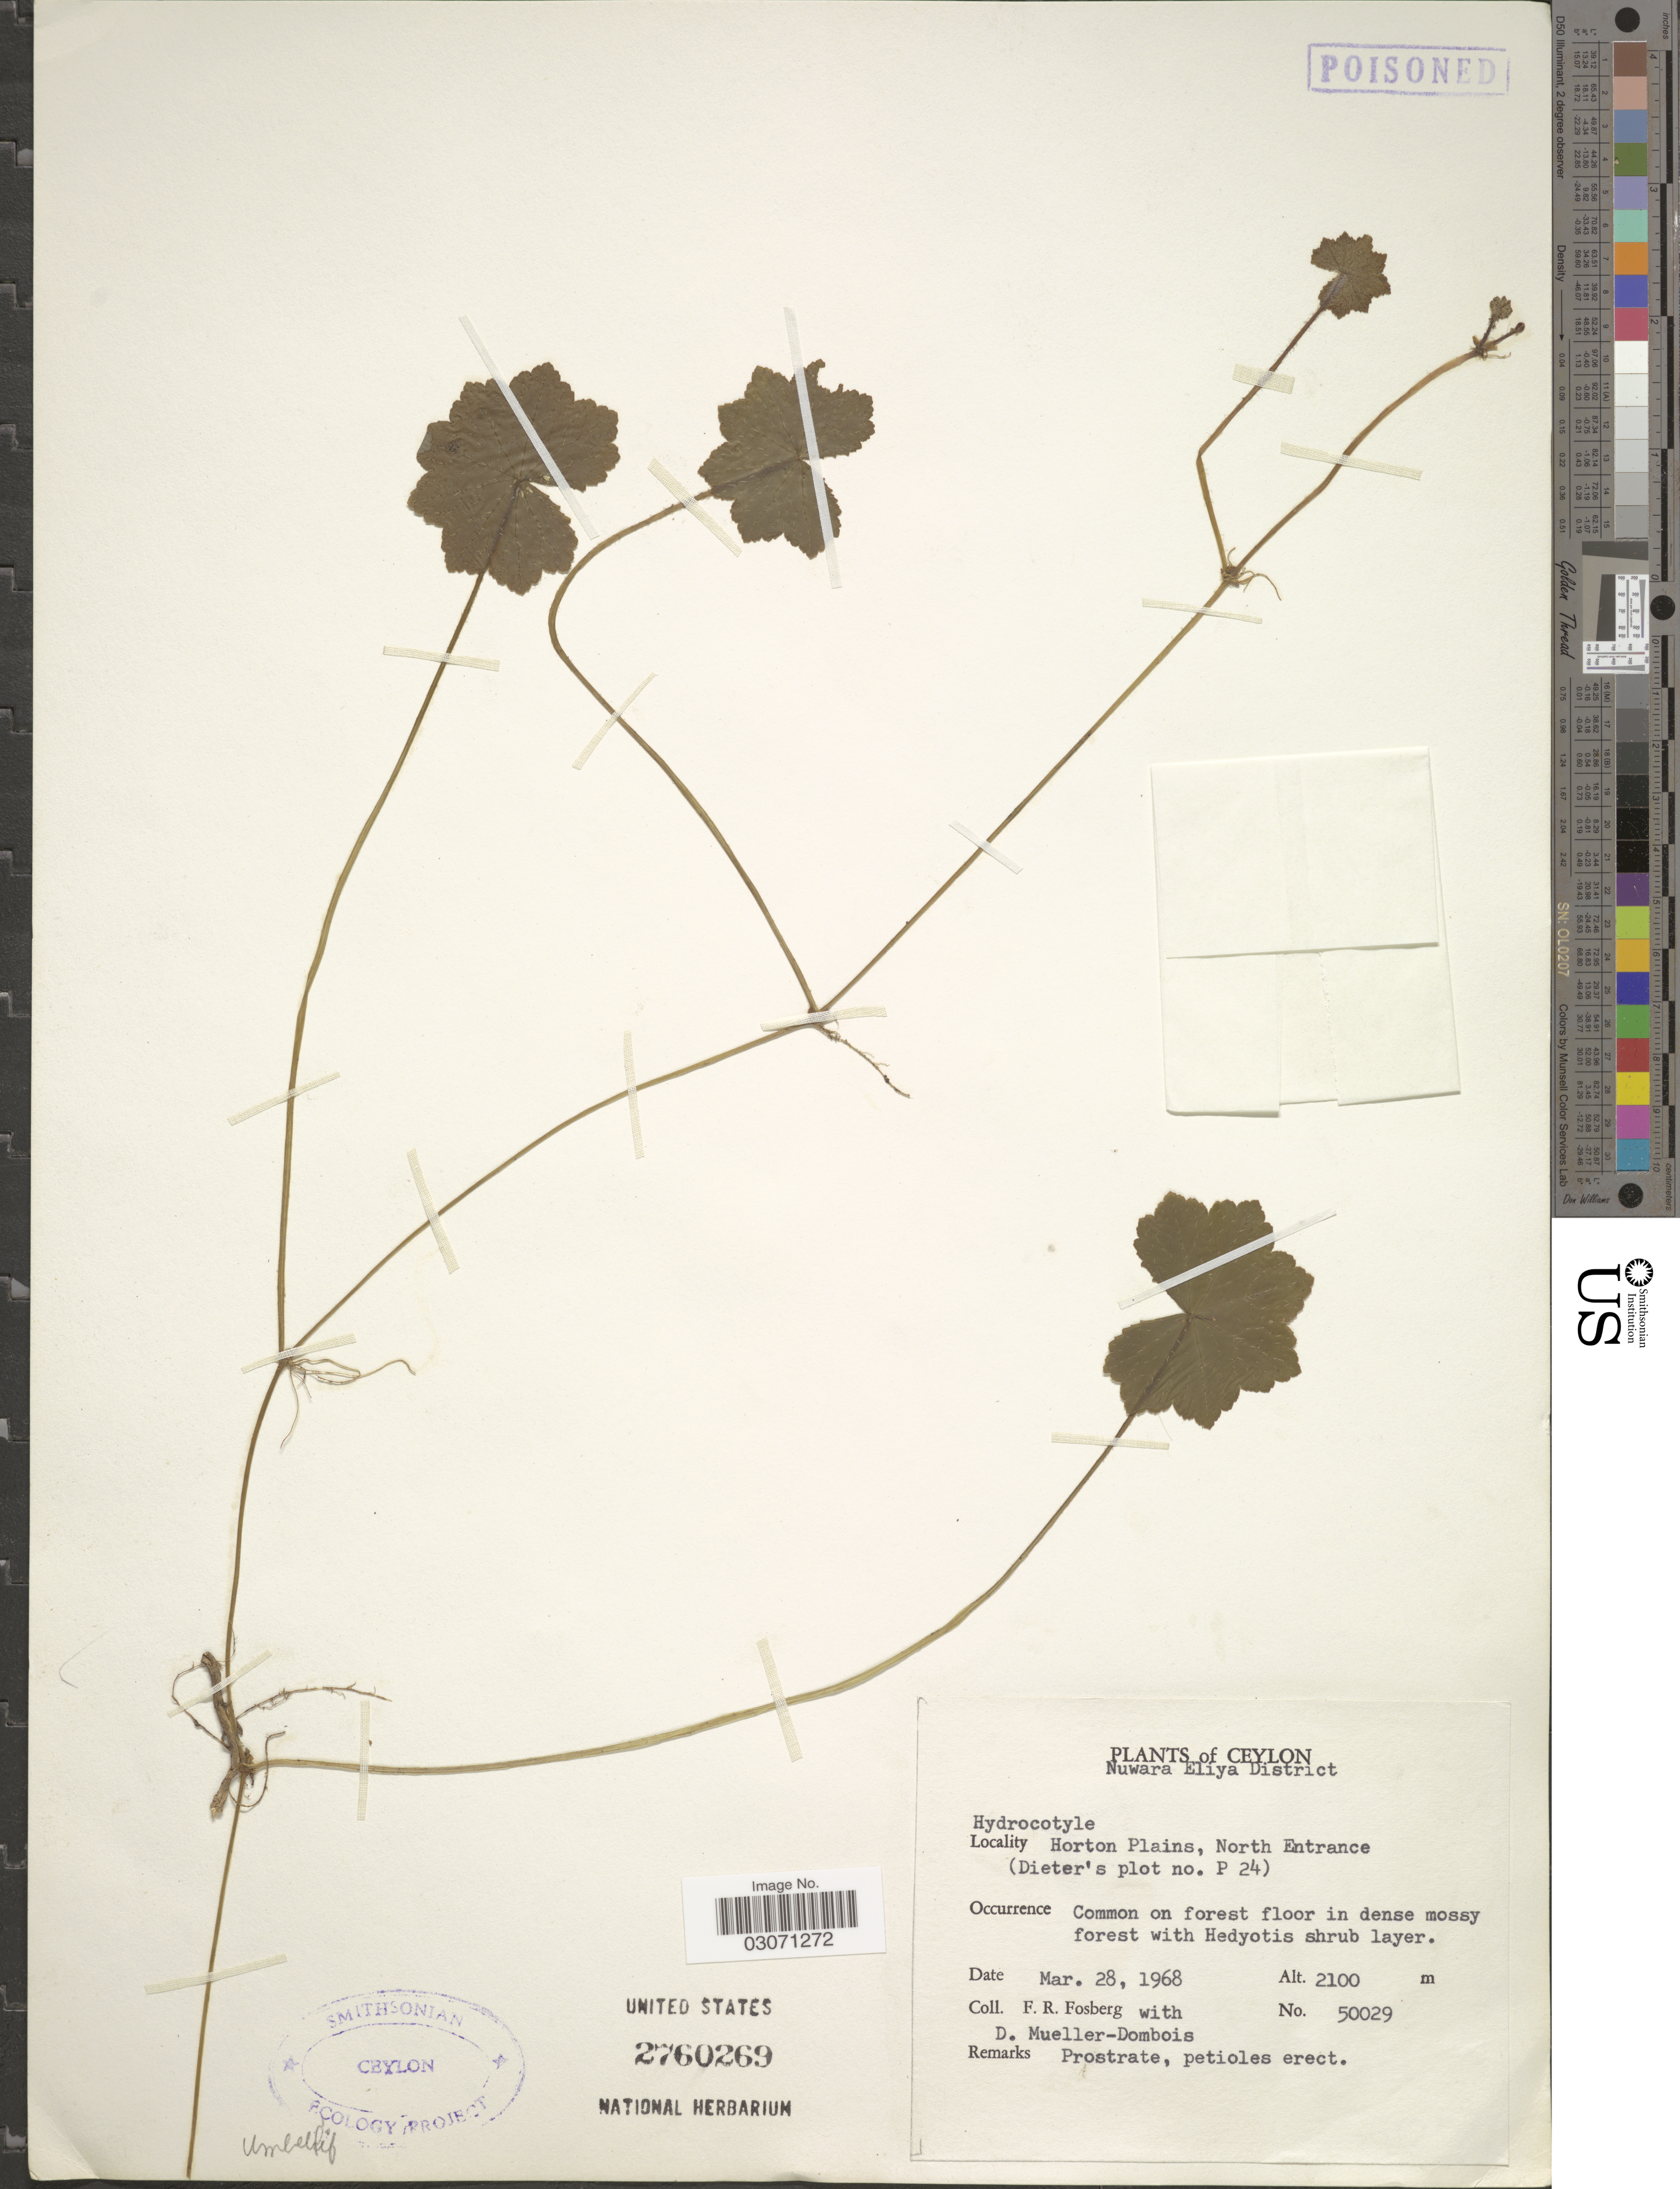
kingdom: Plantae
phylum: Tracheophyta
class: Magnoliopsida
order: Apiales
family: Araliaceae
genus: Hydrocotyle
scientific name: Hydrocotyle sp.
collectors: F. R. Fosberg & D. Mueller-Dombois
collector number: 50029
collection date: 1968-03-28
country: Sri Lanka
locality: Ceylon. Nuwara Eliya District. Horton Plains, North Entrance (Dieter's plot no. P 24).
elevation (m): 2100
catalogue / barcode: US 2760269